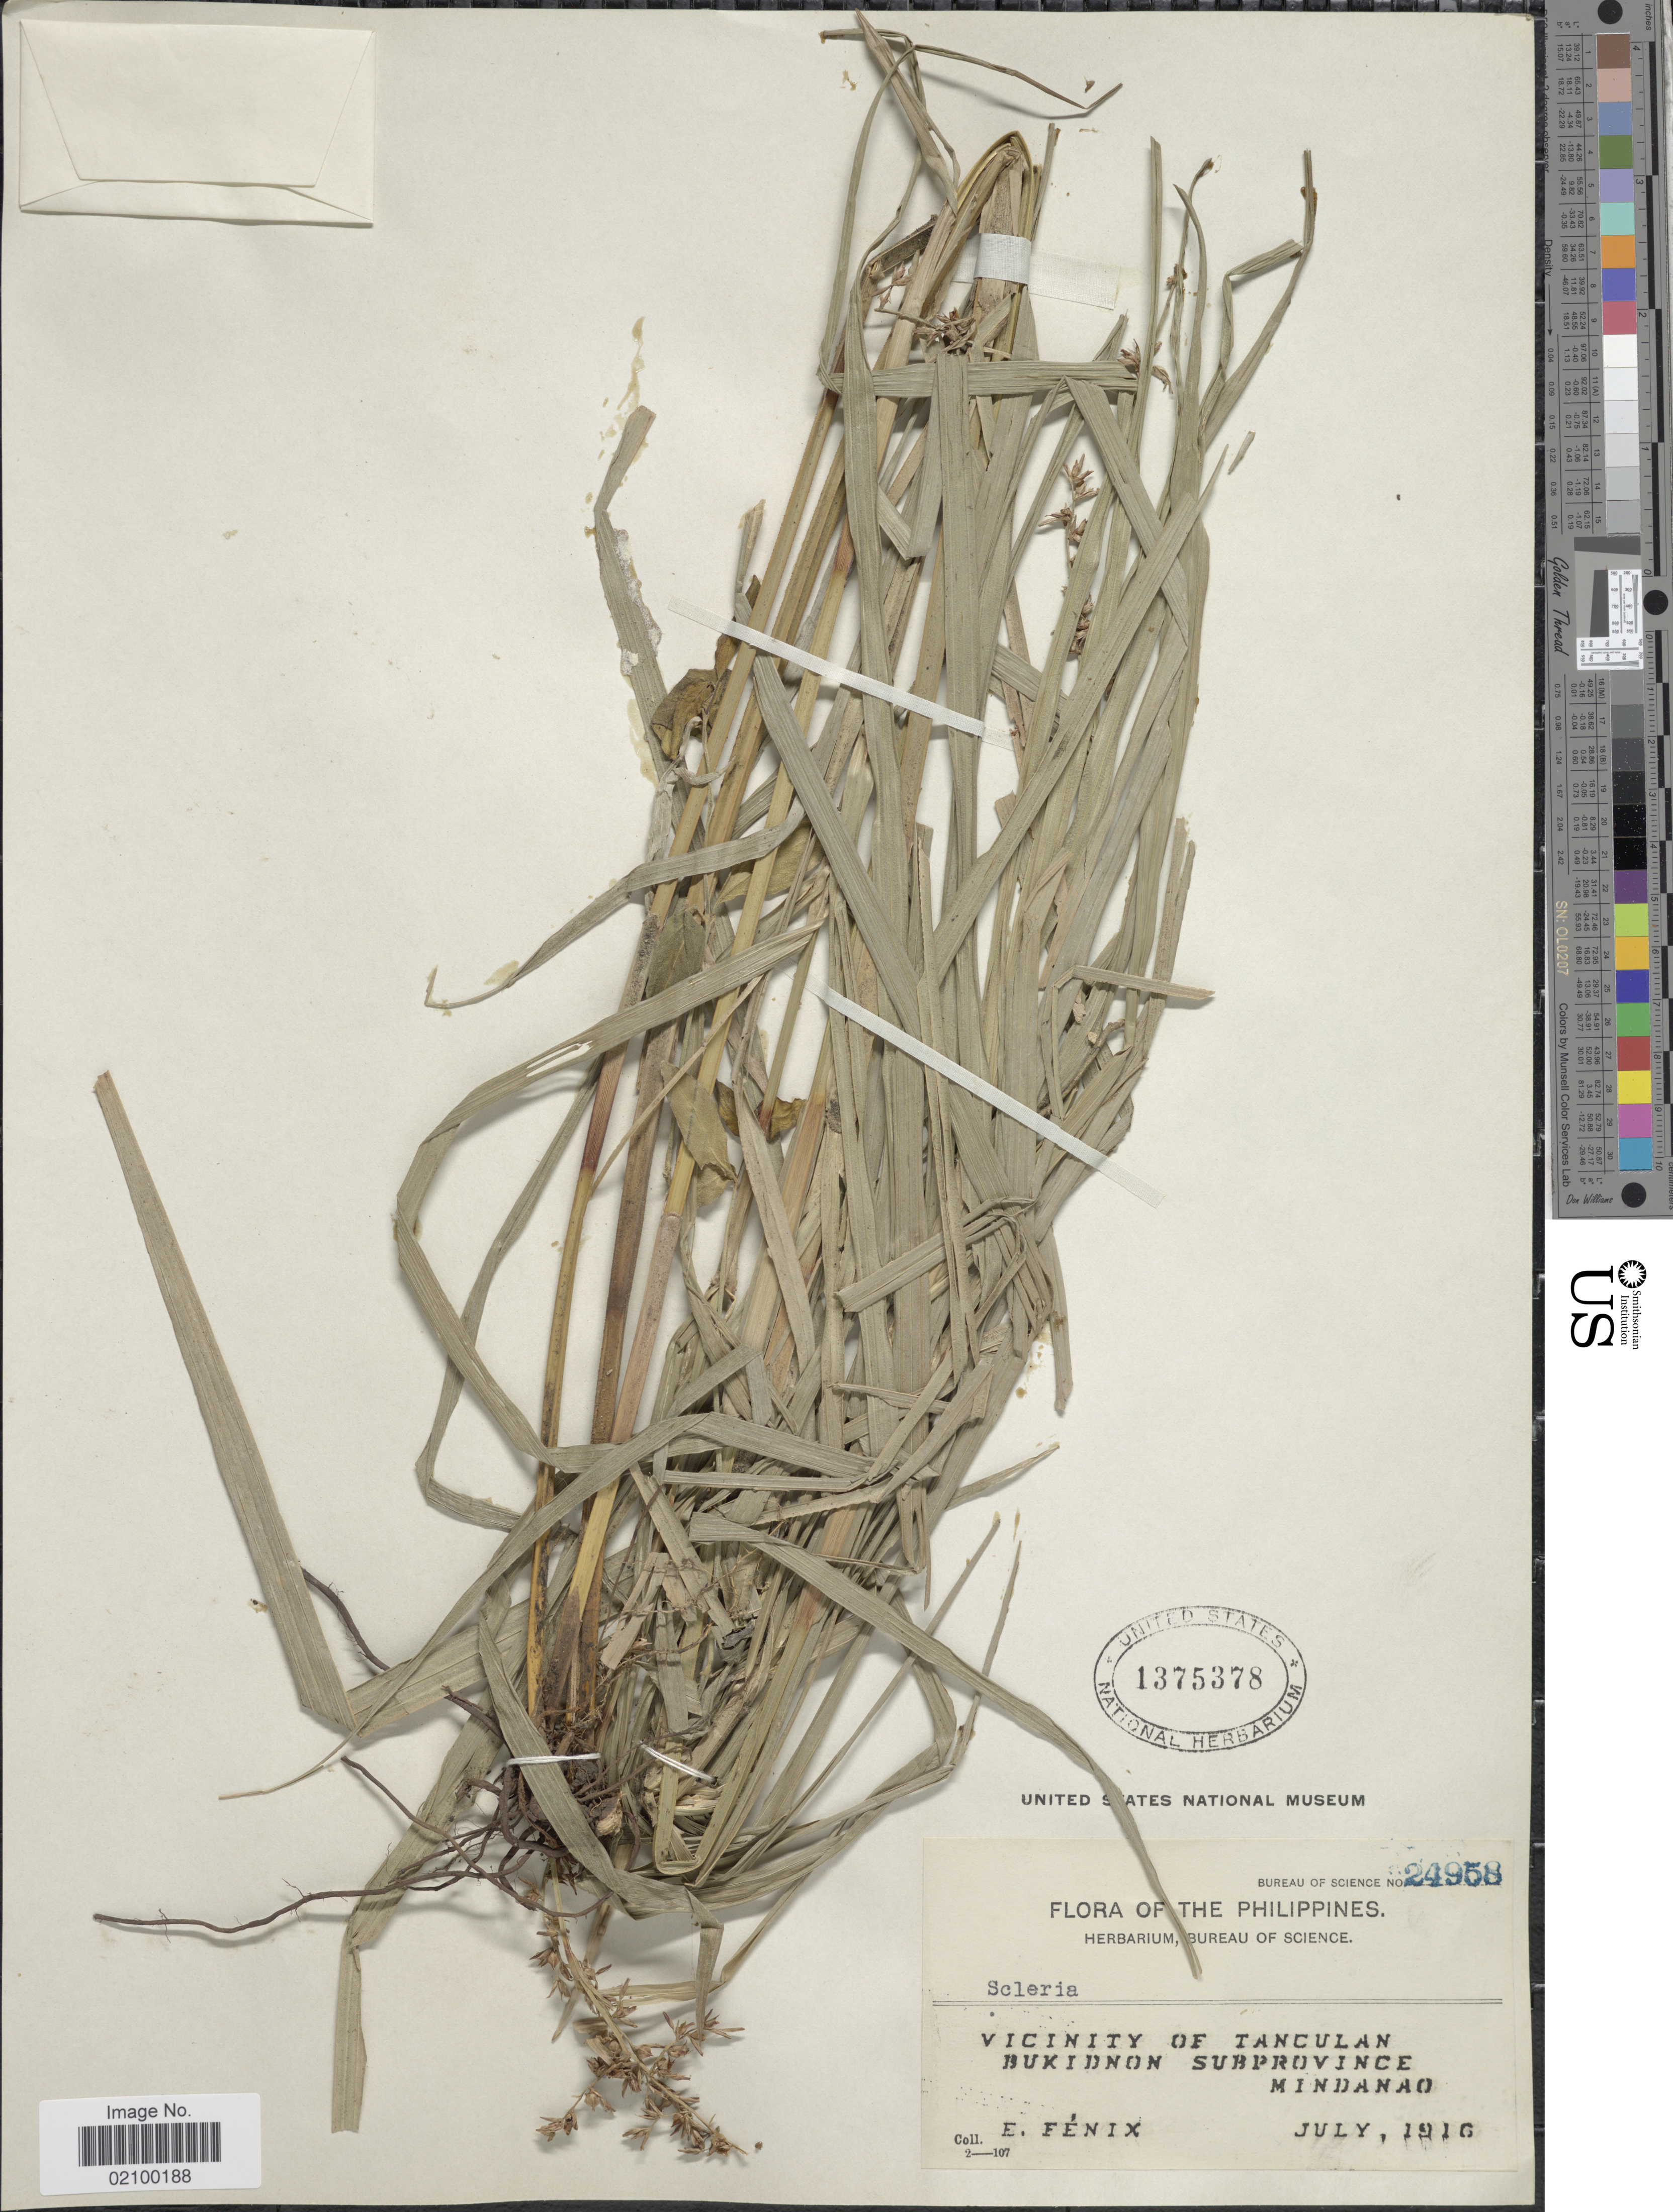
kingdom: Plantae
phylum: Tracheophyta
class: Liliopsida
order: Poales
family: Cyperaceae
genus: Scleria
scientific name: Scleria sp.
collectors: E. Fénix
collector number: Bureau of Science 24958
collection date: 1916-07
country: Philippines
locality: Vicinity of Tanculan, Bukidnon Subprovince Mindanao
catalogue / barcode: US 1375378